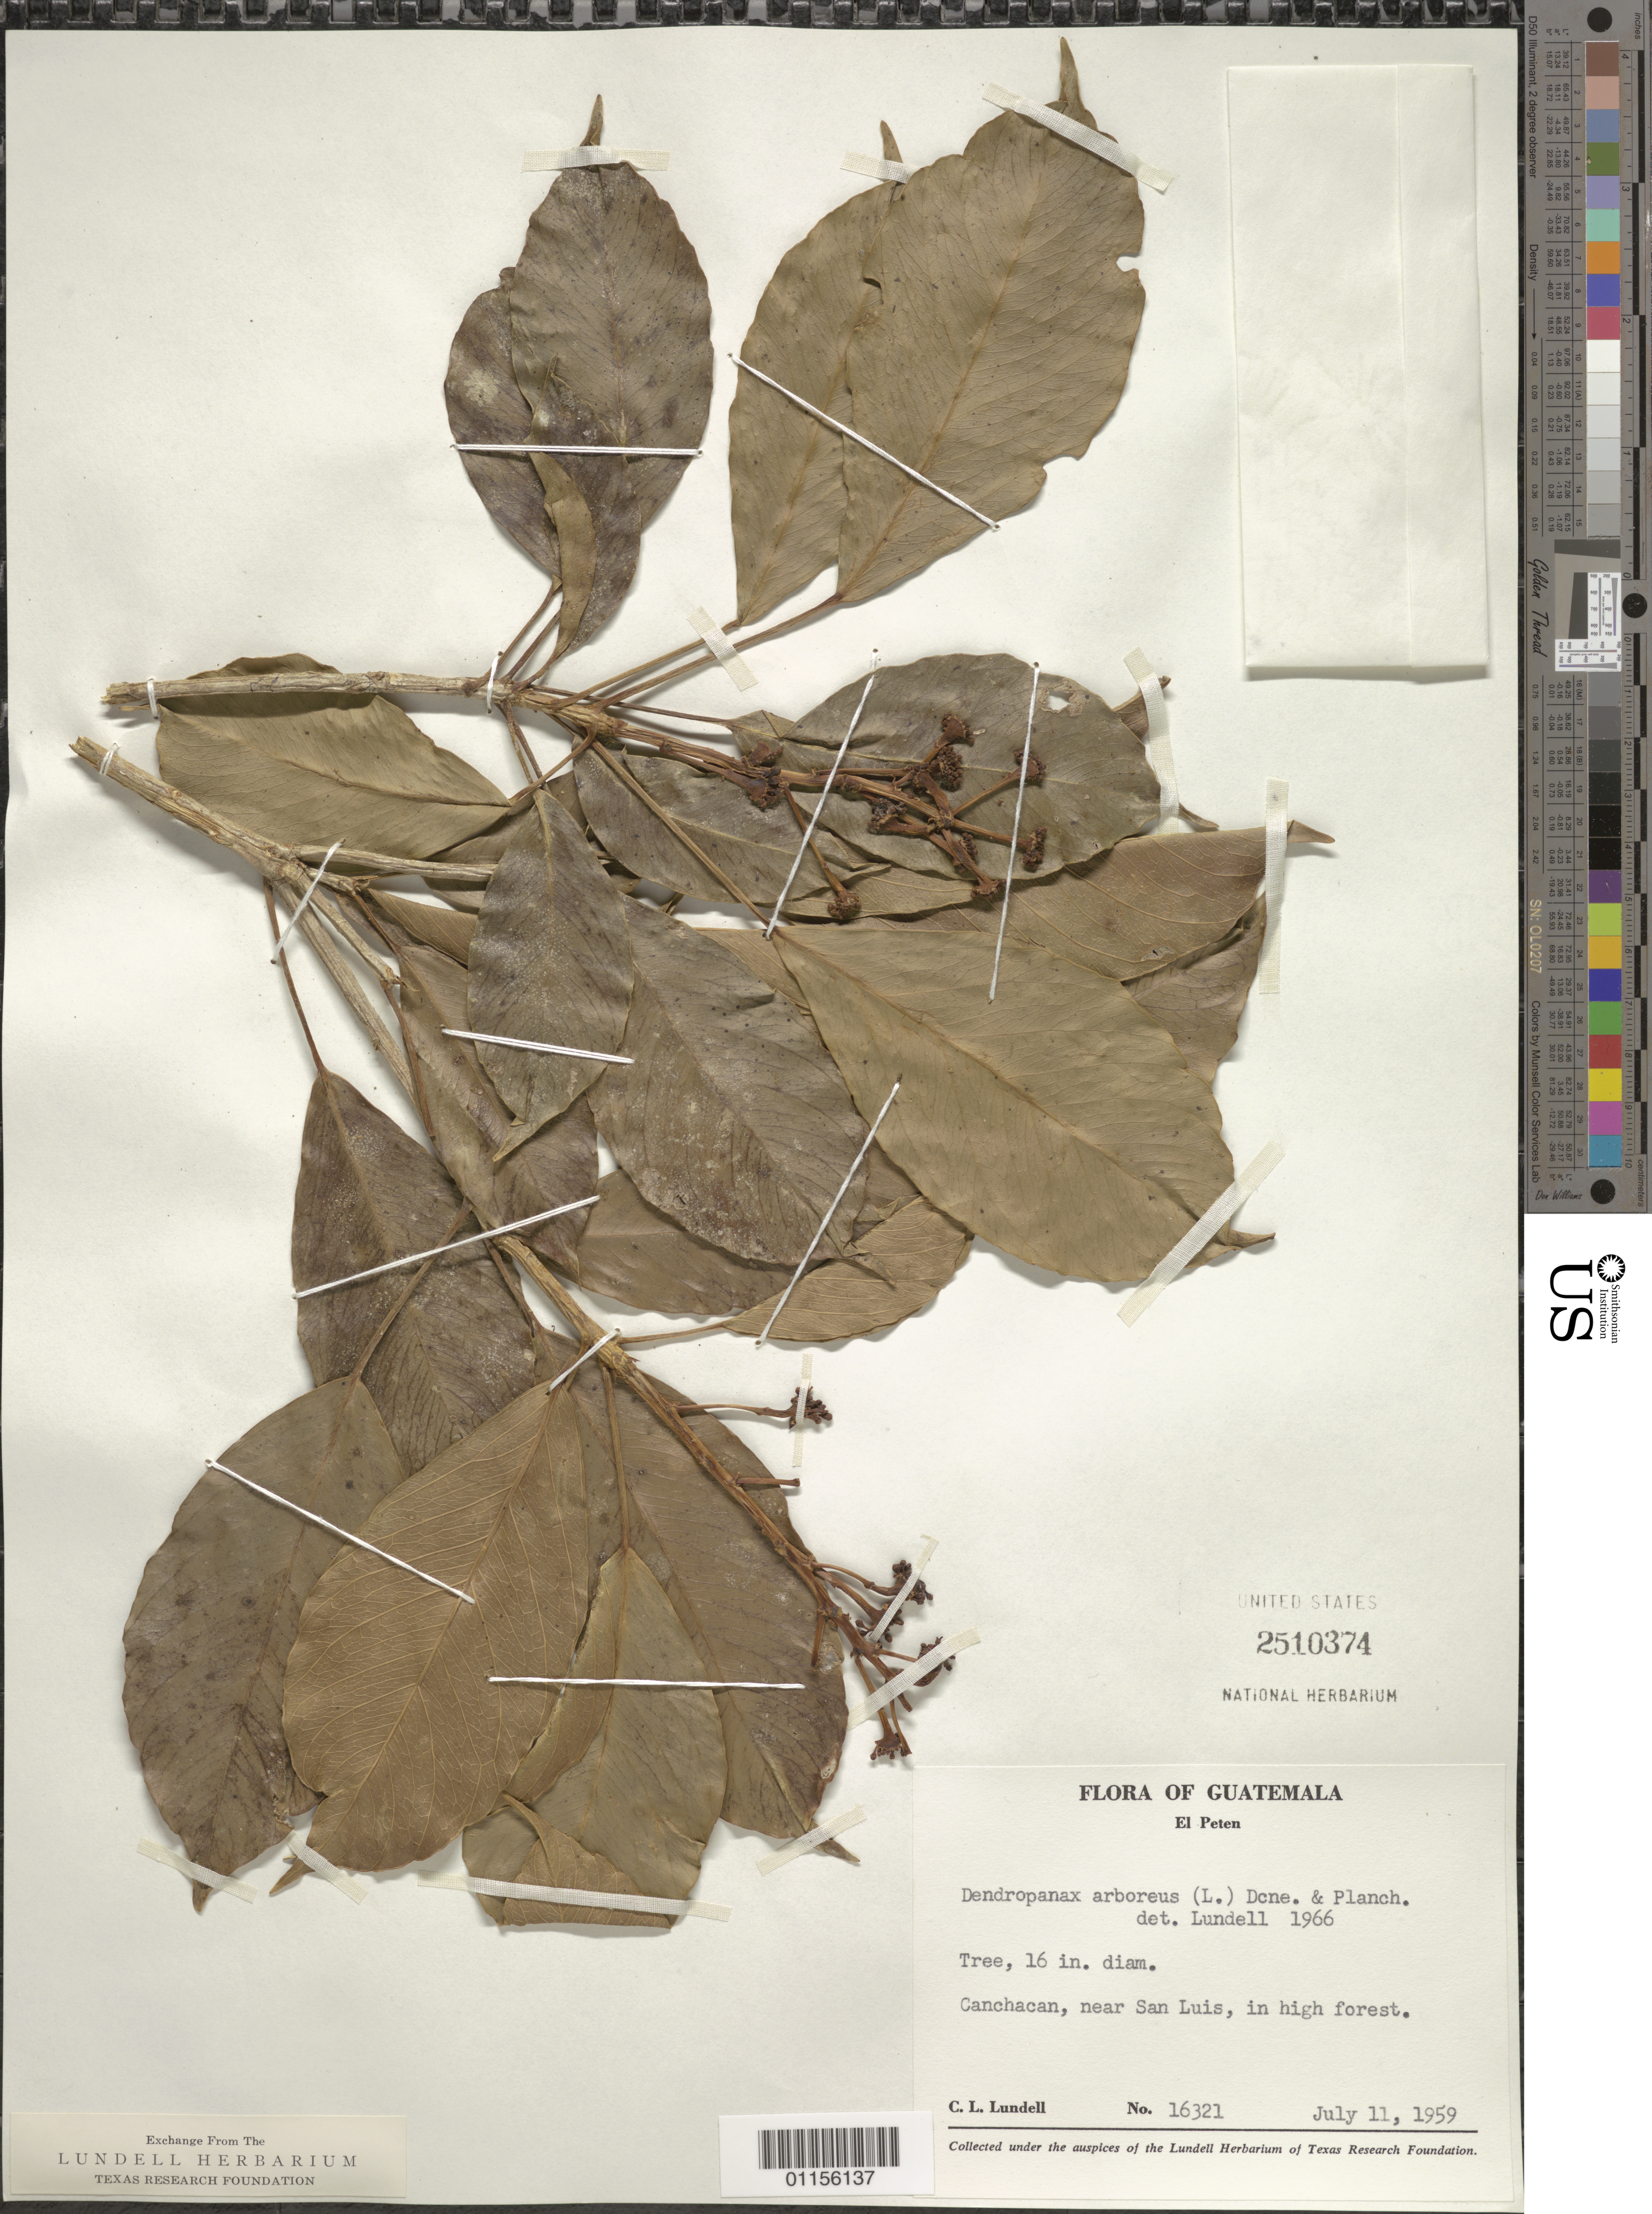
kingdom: Plantae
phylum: Tracheophyta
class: Magnoliopsida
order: Apiales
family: Araliaceae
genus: Dendropanax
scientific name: Dendropanax arboreus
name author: (L.) Decne. & Planch.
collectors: C. L. Lundell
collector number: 16321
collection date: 1959-07-11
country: Guatemala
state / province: El Petén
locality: Canchacan, near San Luis.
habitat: Tree, growing in the high forest.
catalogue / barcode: US 2510374